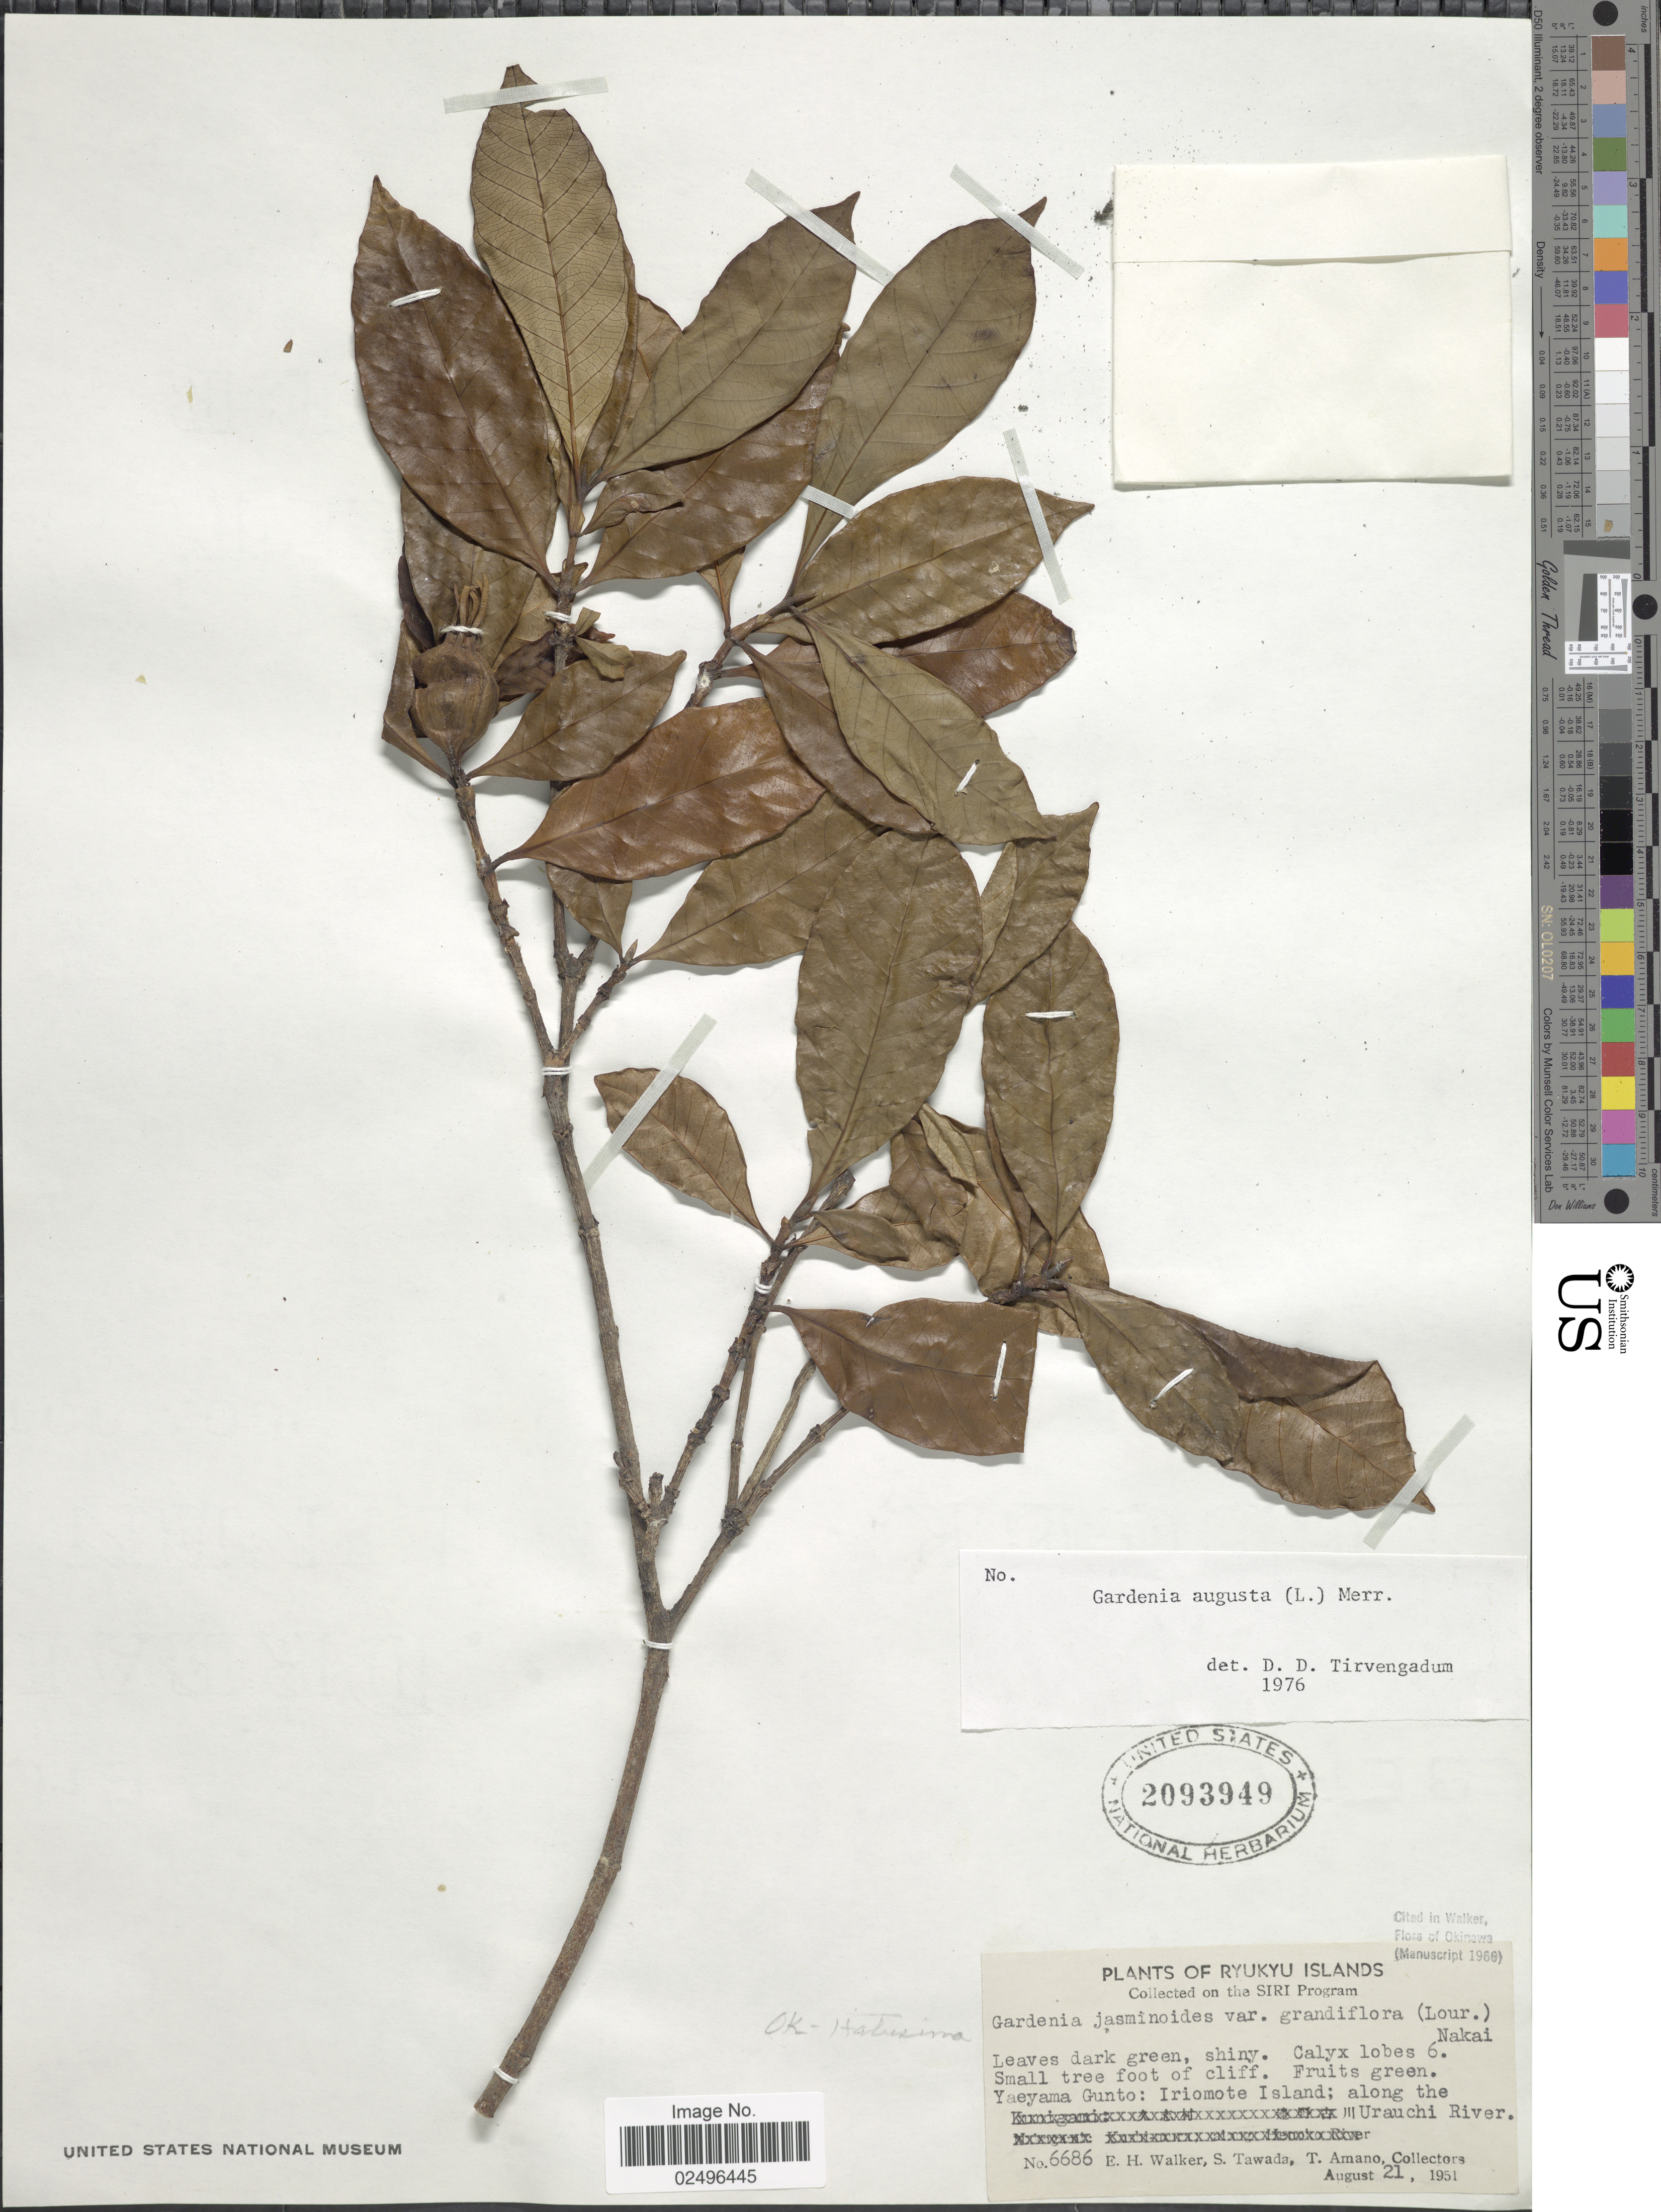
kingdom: Plantae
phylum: Tracheophyta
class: Magnoliopsida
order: Gentianales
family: Rubiaceae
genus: Gardenia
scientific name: Gardenia augusta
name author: (L.) Merr.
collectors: E. H. Walker, S. Tawada & T. Amano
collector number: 6686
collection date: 1951-08-21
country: Japan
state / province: Okinawa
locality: R8yukyu Islands, Yaeyama Gunto, Iriomote Island, along the Urauchi River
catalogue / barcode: US 2093949